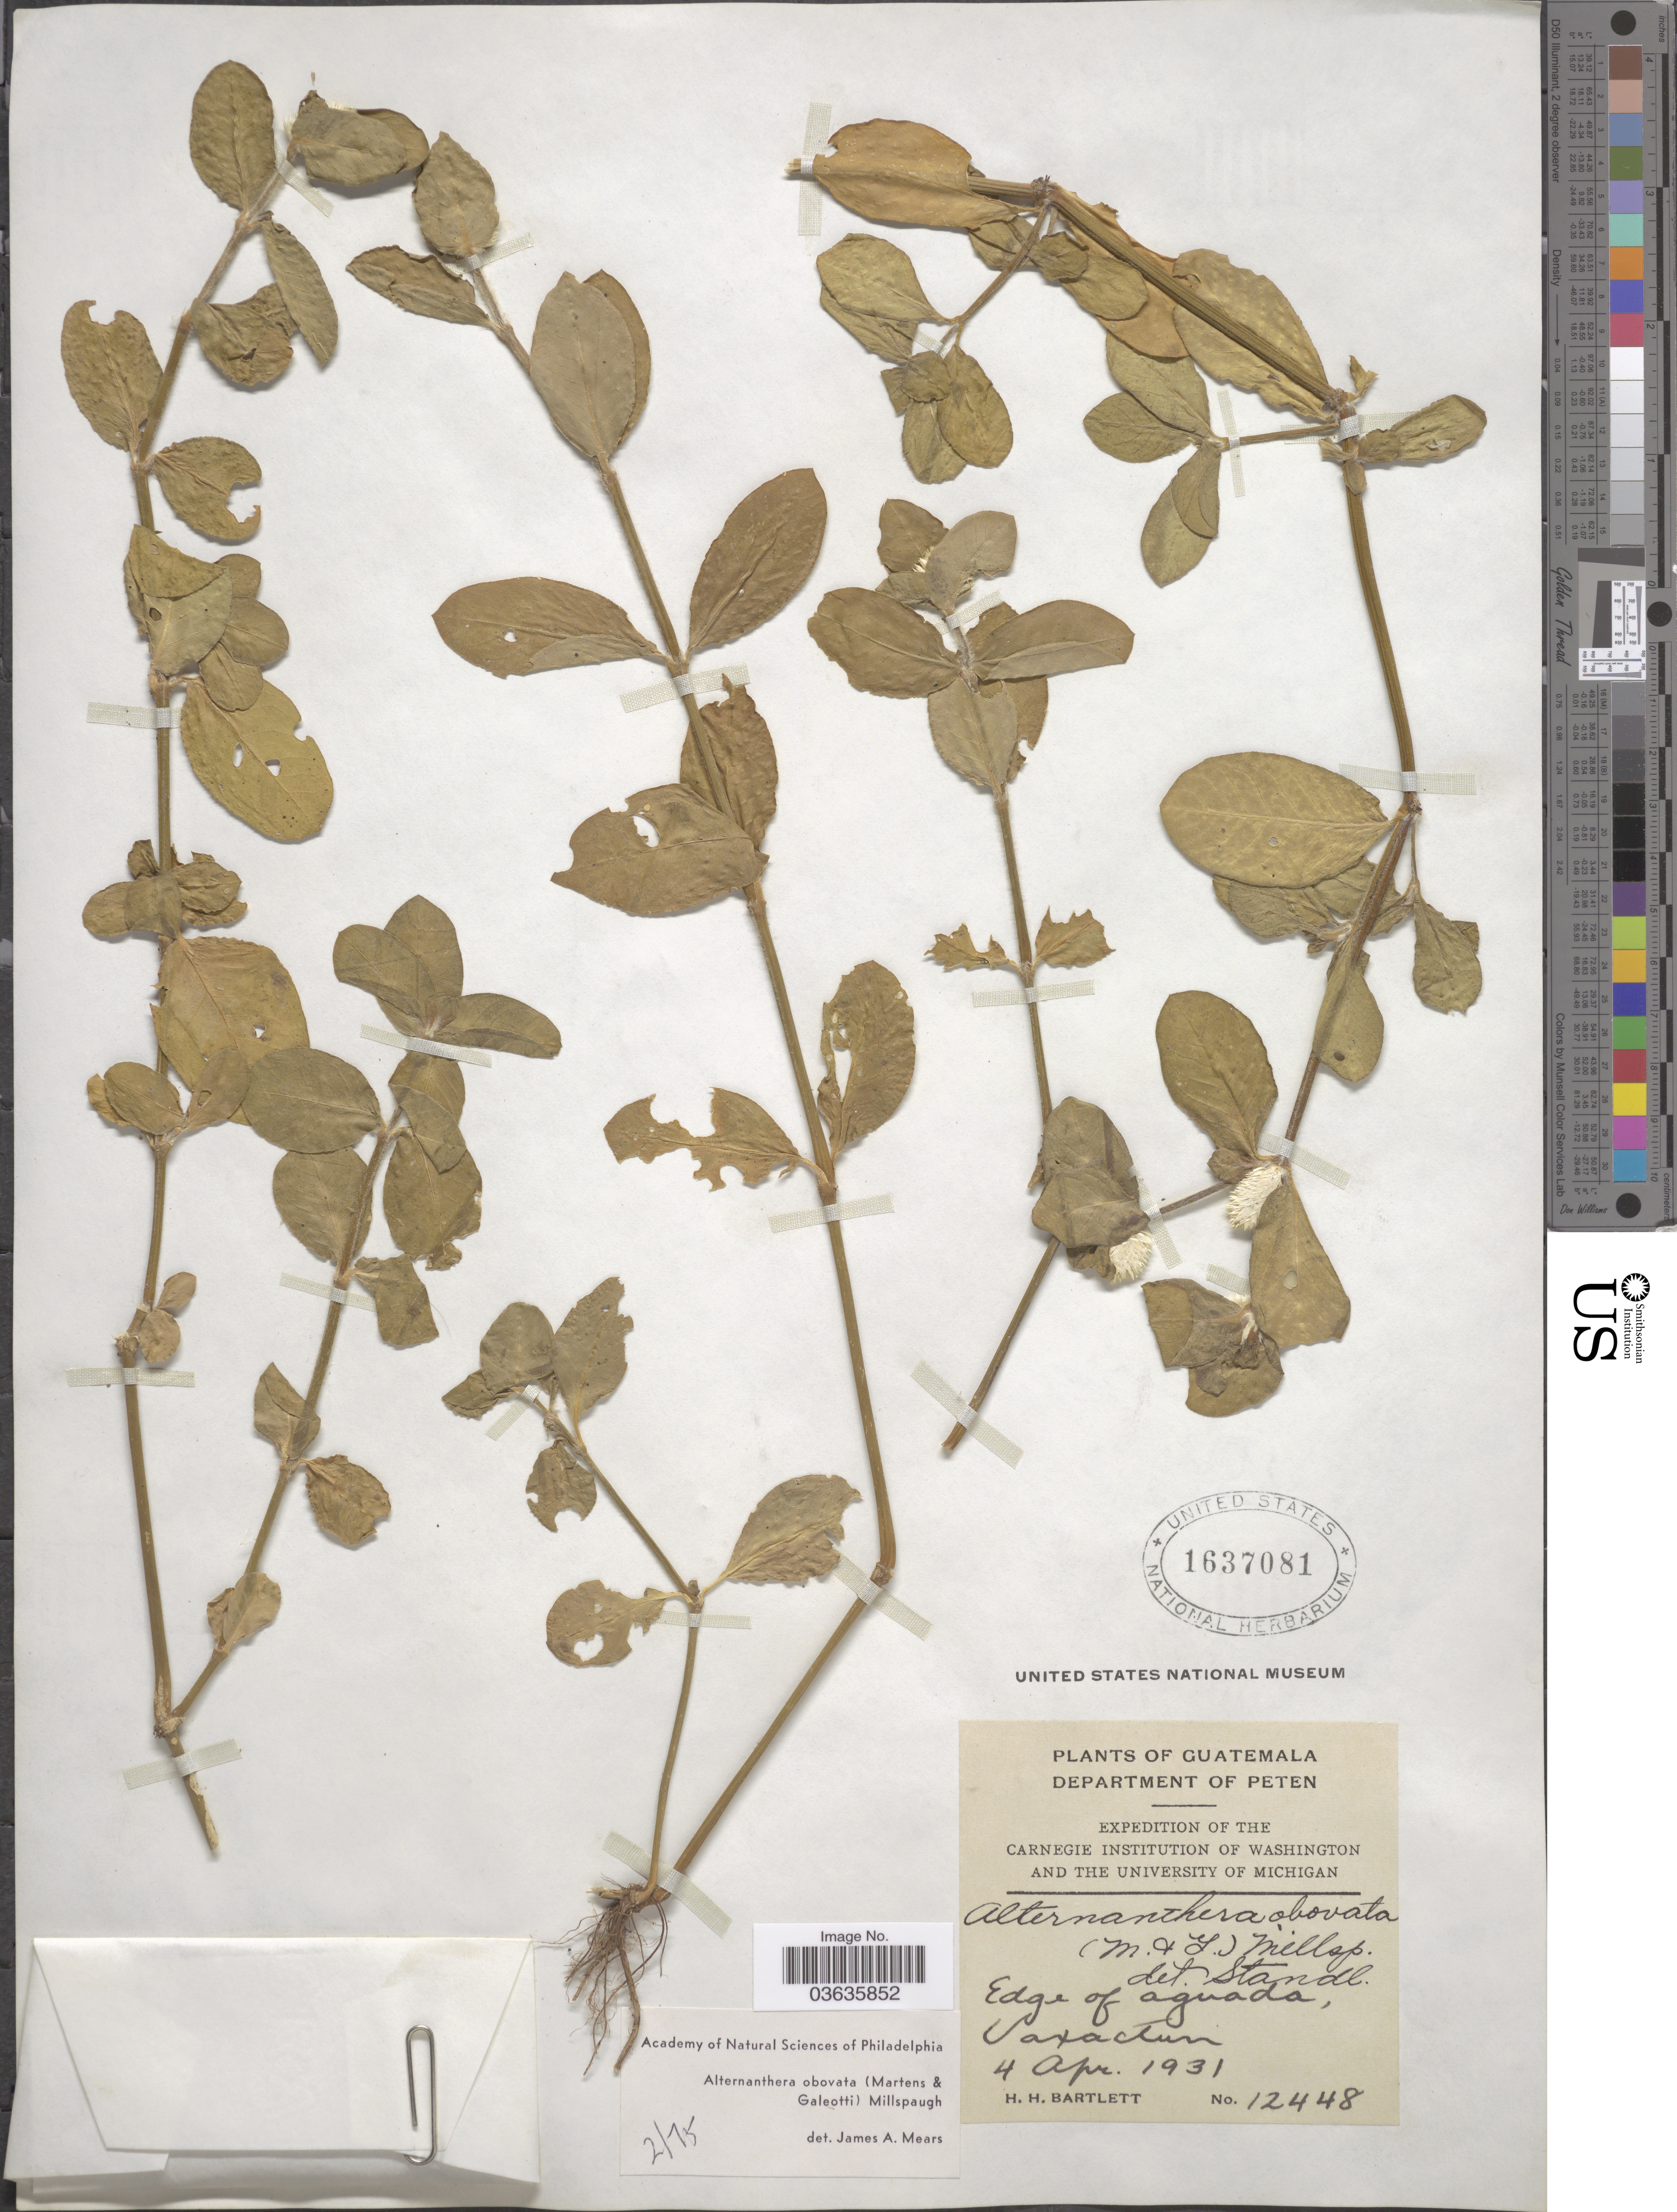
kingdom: Plantae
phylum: Tracheophyta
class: Magnoliopsida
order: Caryophyllales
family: Amaranthaceae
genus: Alternanthera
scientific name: Alternanthera obovata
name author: (M. Martens) Millsp.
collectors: H. H. Bartlett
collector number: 12448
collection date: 1931-04-04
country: Guatemala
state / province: El Petén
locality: Department of Peten. Edge of aguada, Uaxactun.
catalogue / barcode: US 1637081